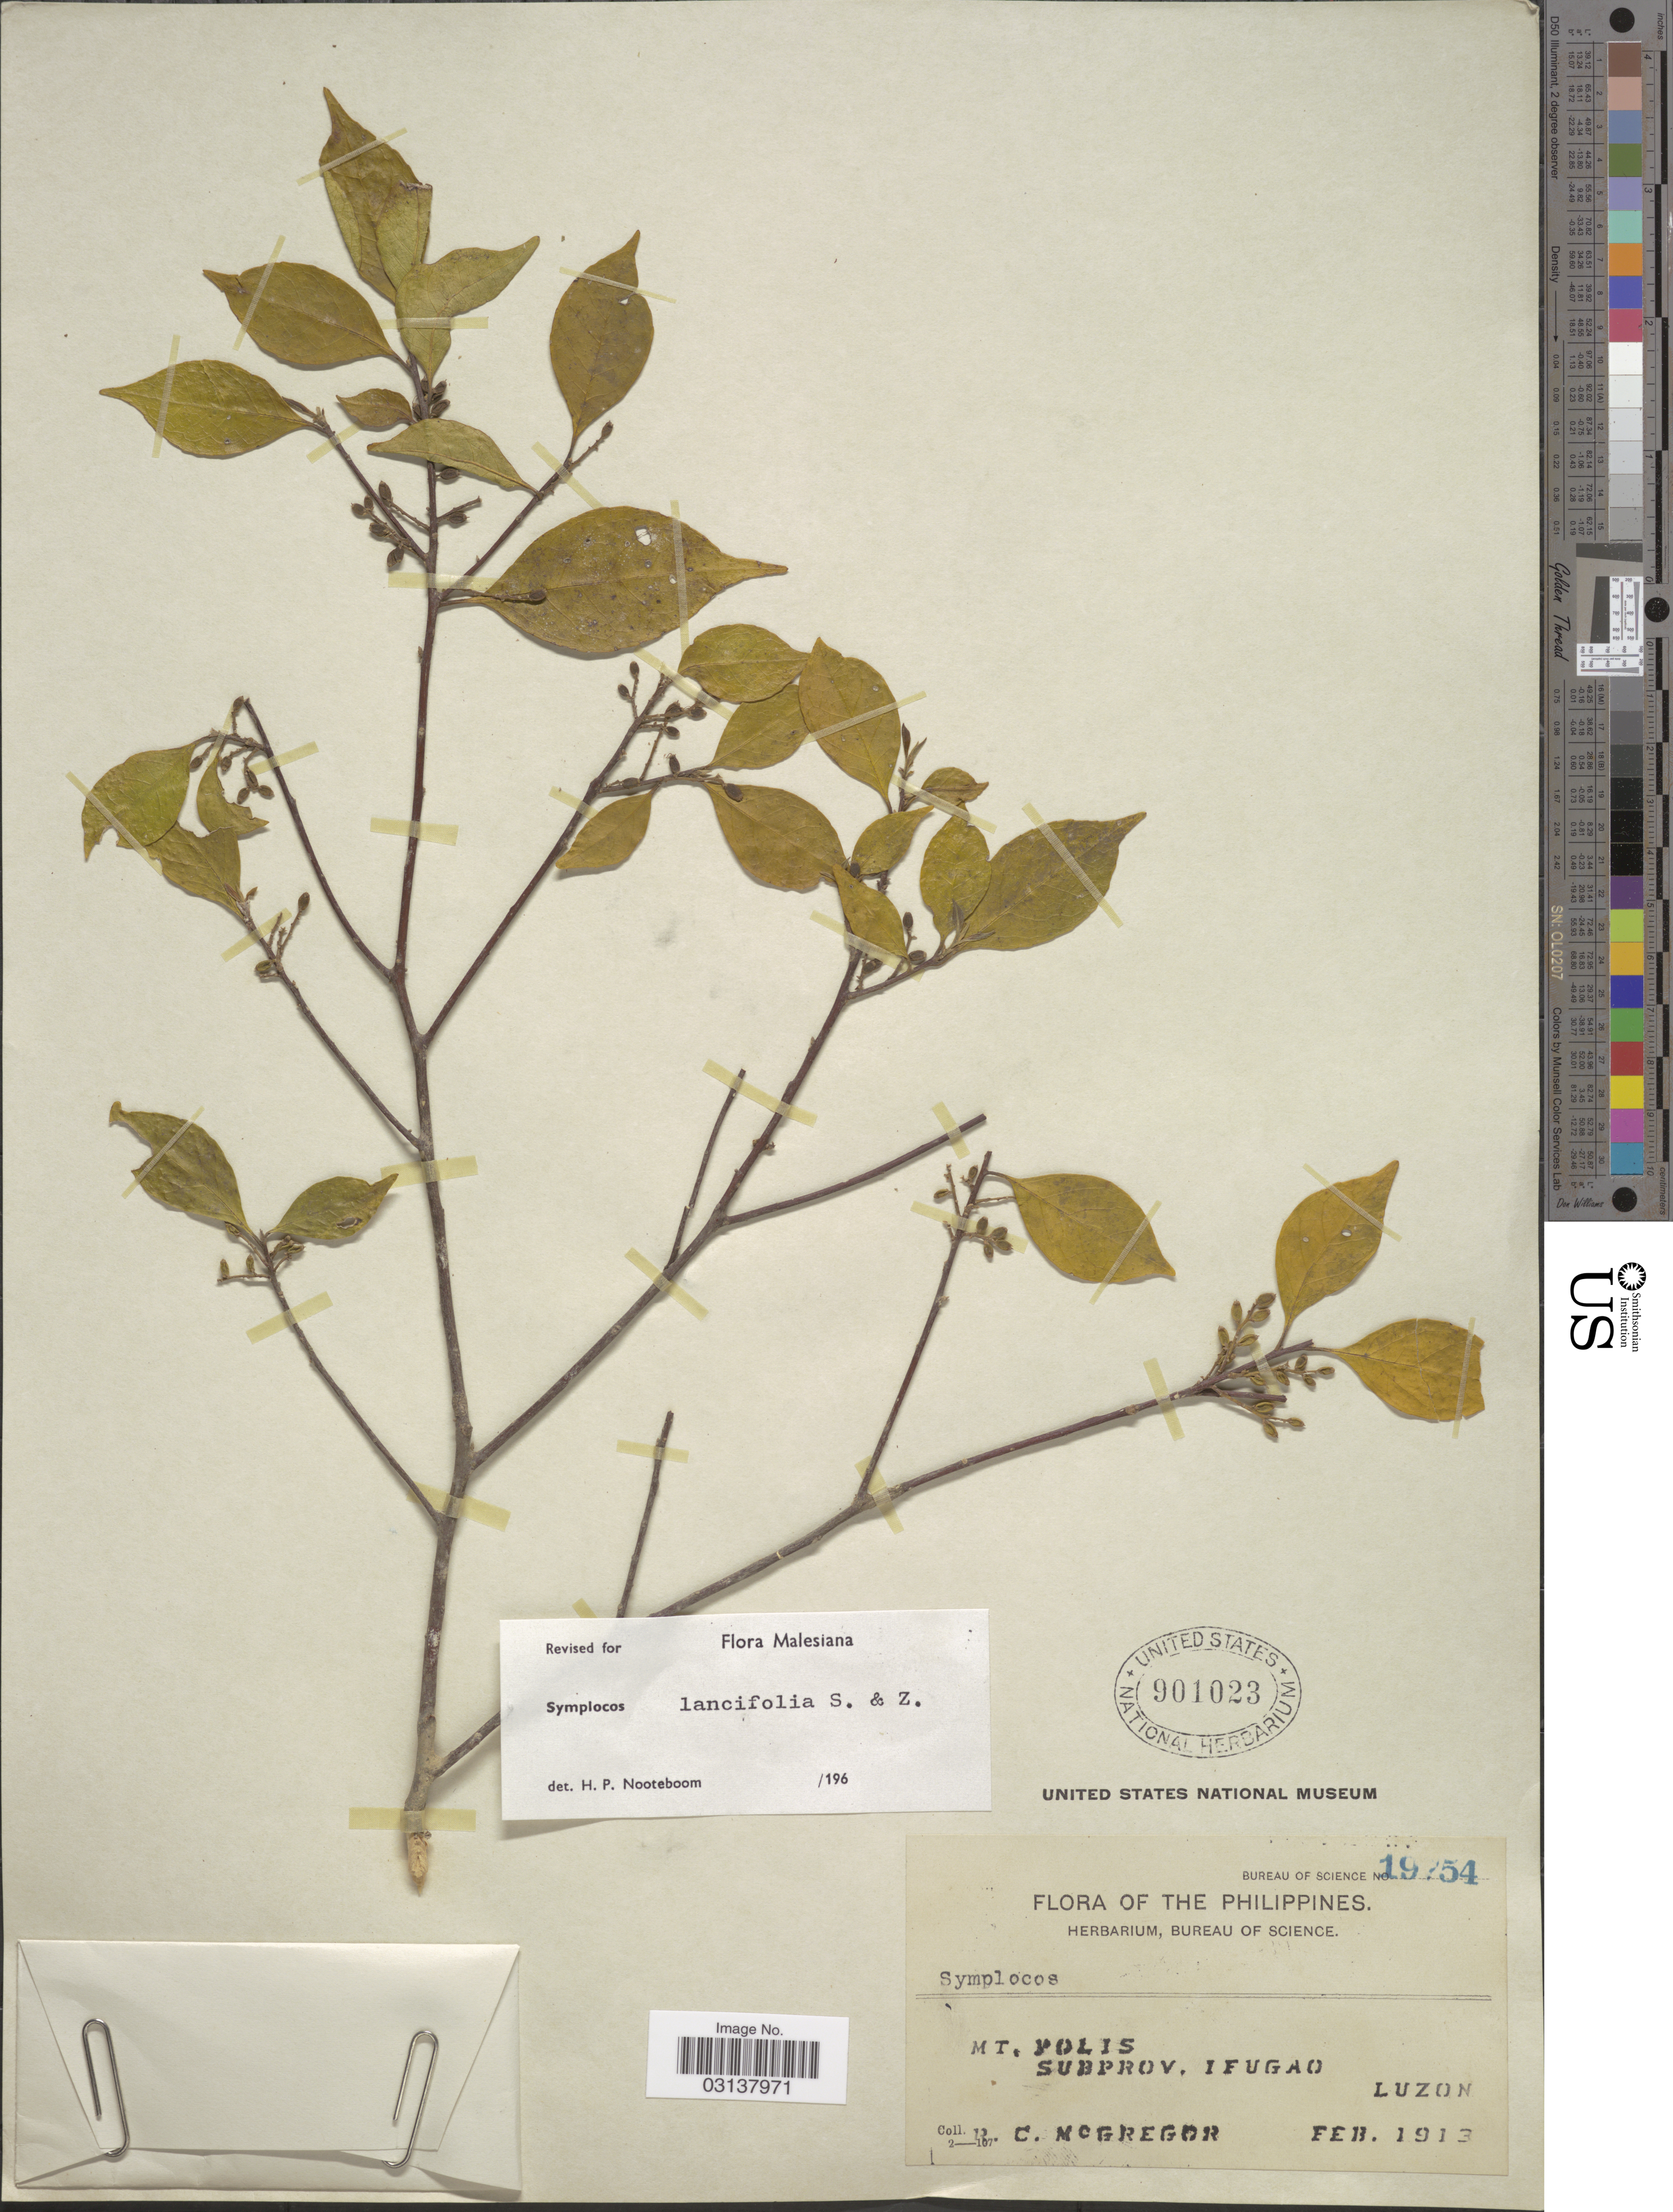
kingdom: Plantae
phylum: Tracheophyta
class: Magnoliopsida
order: Ericales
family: Symplocaceae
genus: Symplocos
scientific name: Symplocos lancifolia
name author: Siebert & Zucc.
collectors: R. C. McGregor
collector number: Bureau of Science 19754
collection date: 1913-02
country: Philippines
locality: The Philippines. Mt. Polis. Subprov. Ifugao Luzon.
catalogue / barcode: US 901023